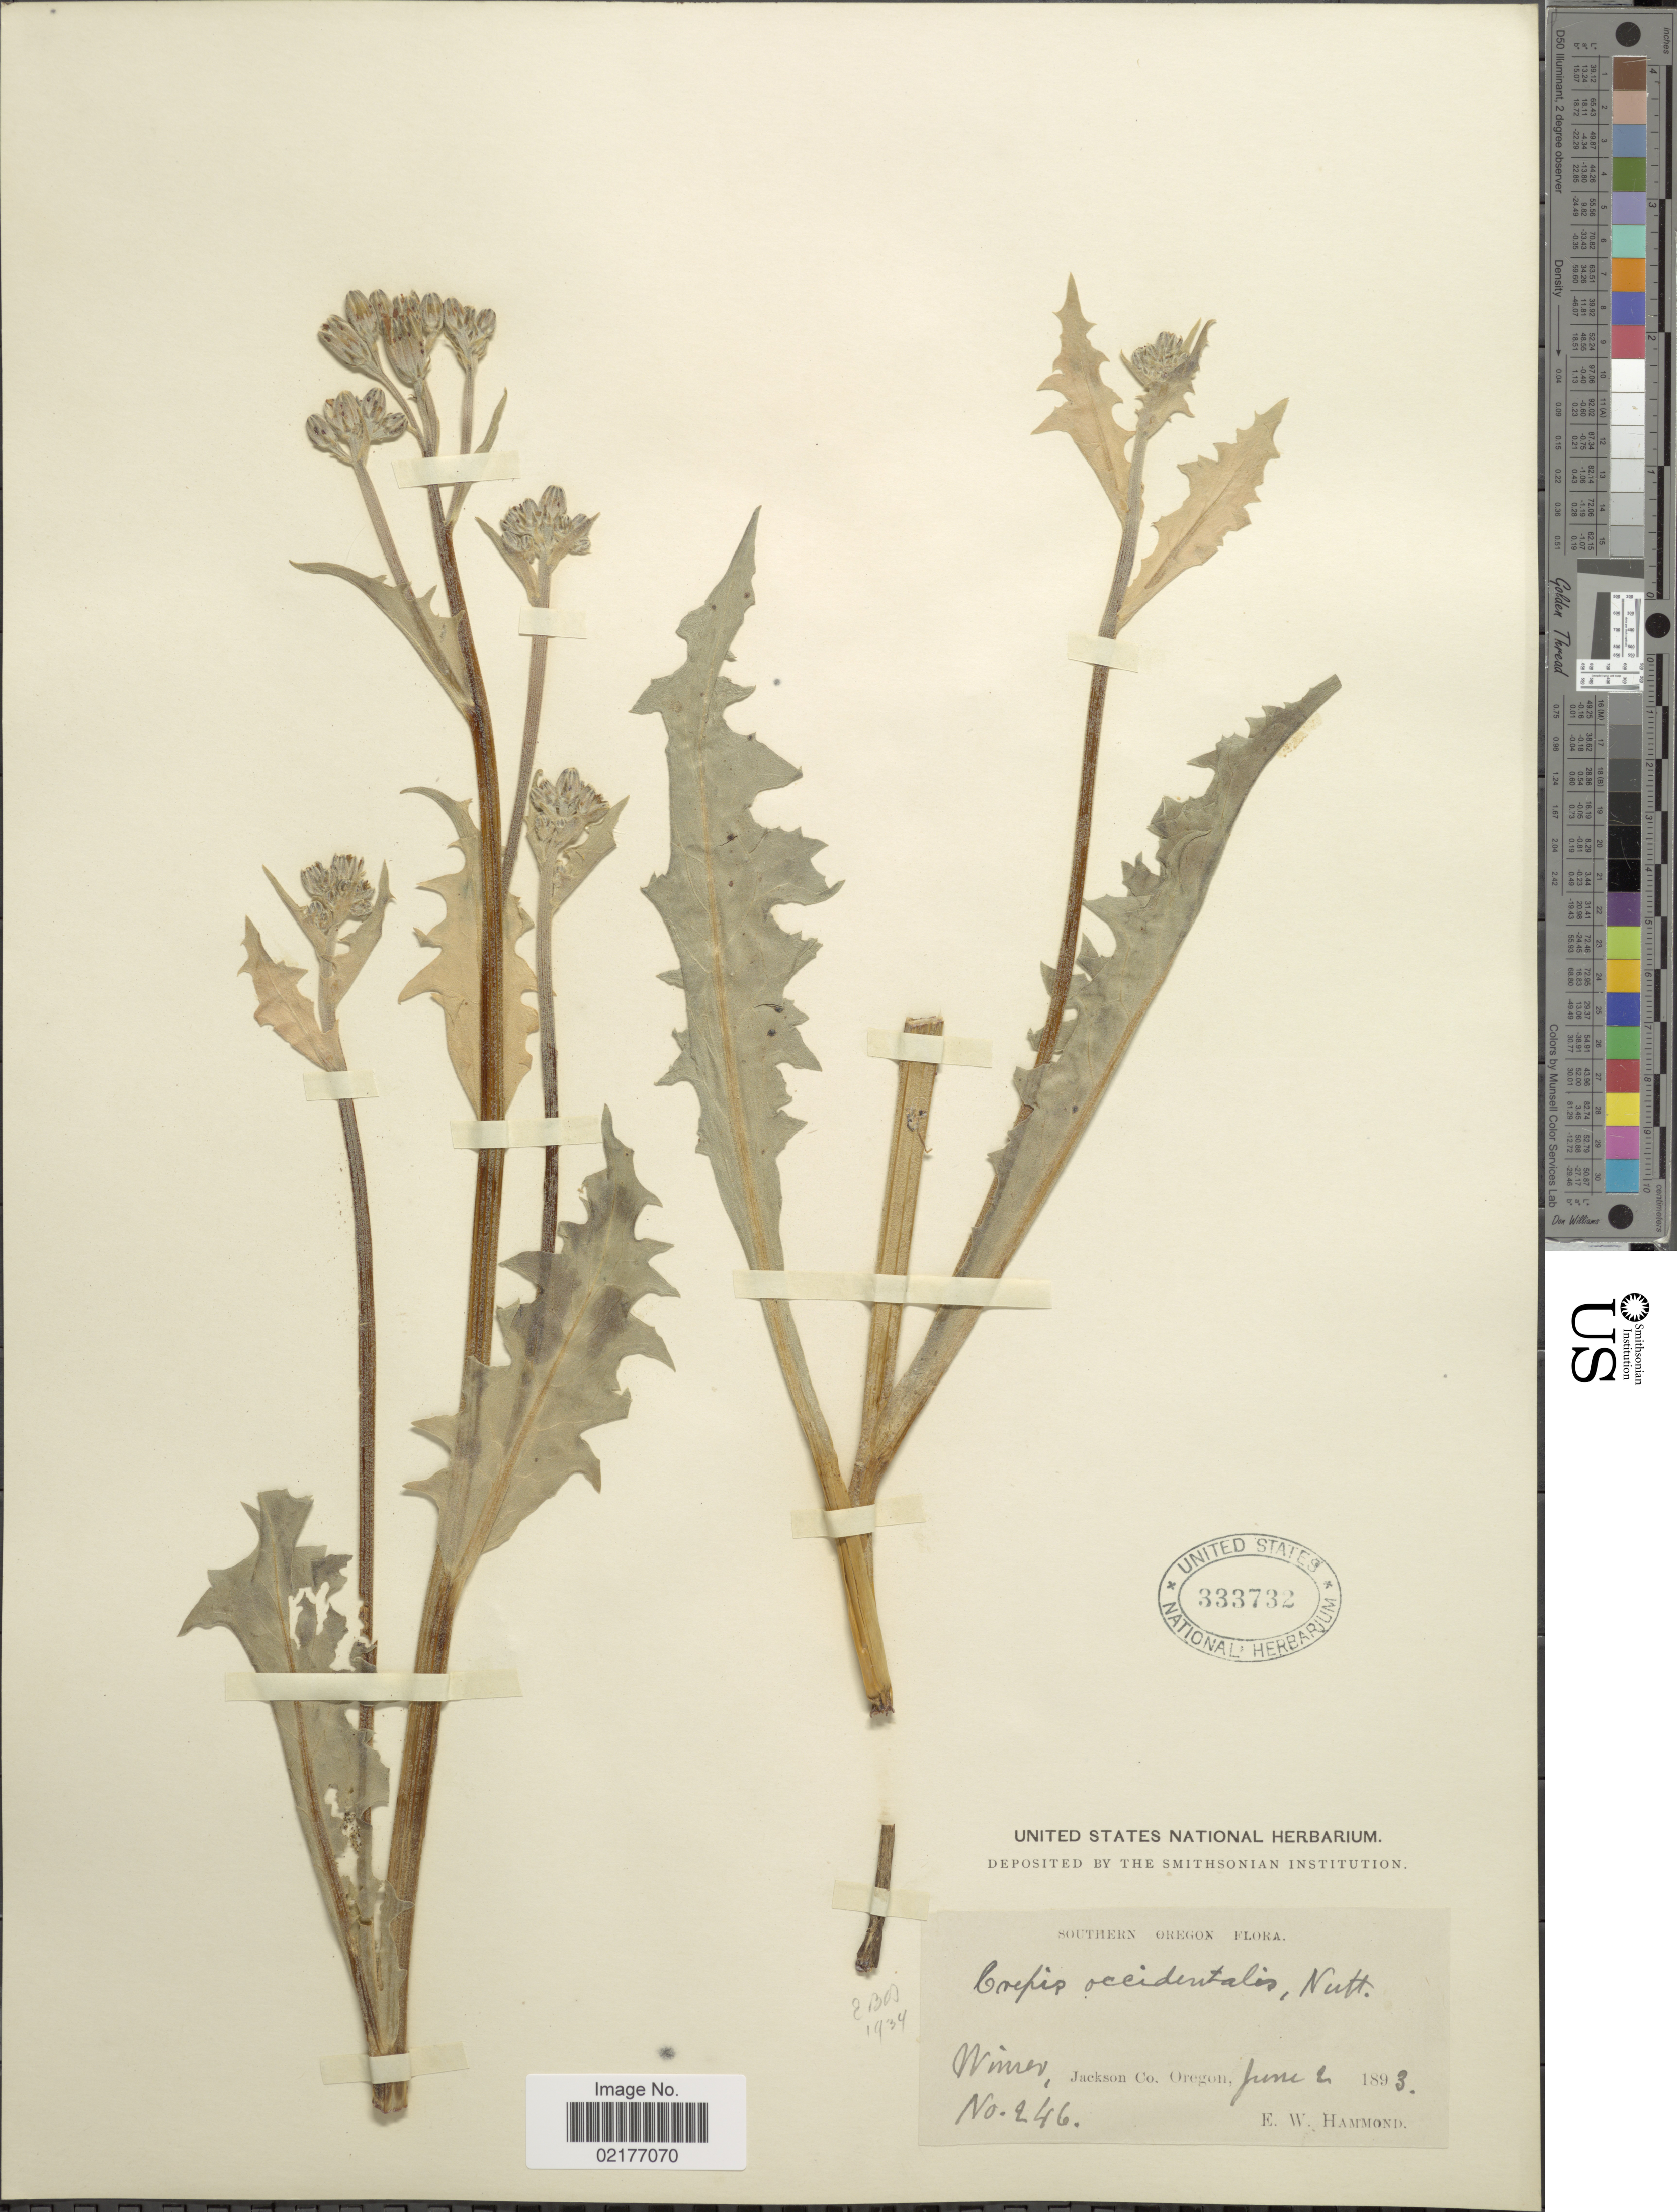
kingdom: Plantae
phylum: Tracheophyta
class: Magnoliopsida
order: Asterales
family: Asteraceae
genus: Crepis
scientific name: Crepis occidentalis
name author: Nutt.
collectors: E. Hammond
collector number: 246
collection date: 1893-06-02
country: United States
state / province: Oregon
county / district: Jackson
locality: Southern Oregon, Wimer, Jackson Co., Oregon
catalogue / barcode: US 333732